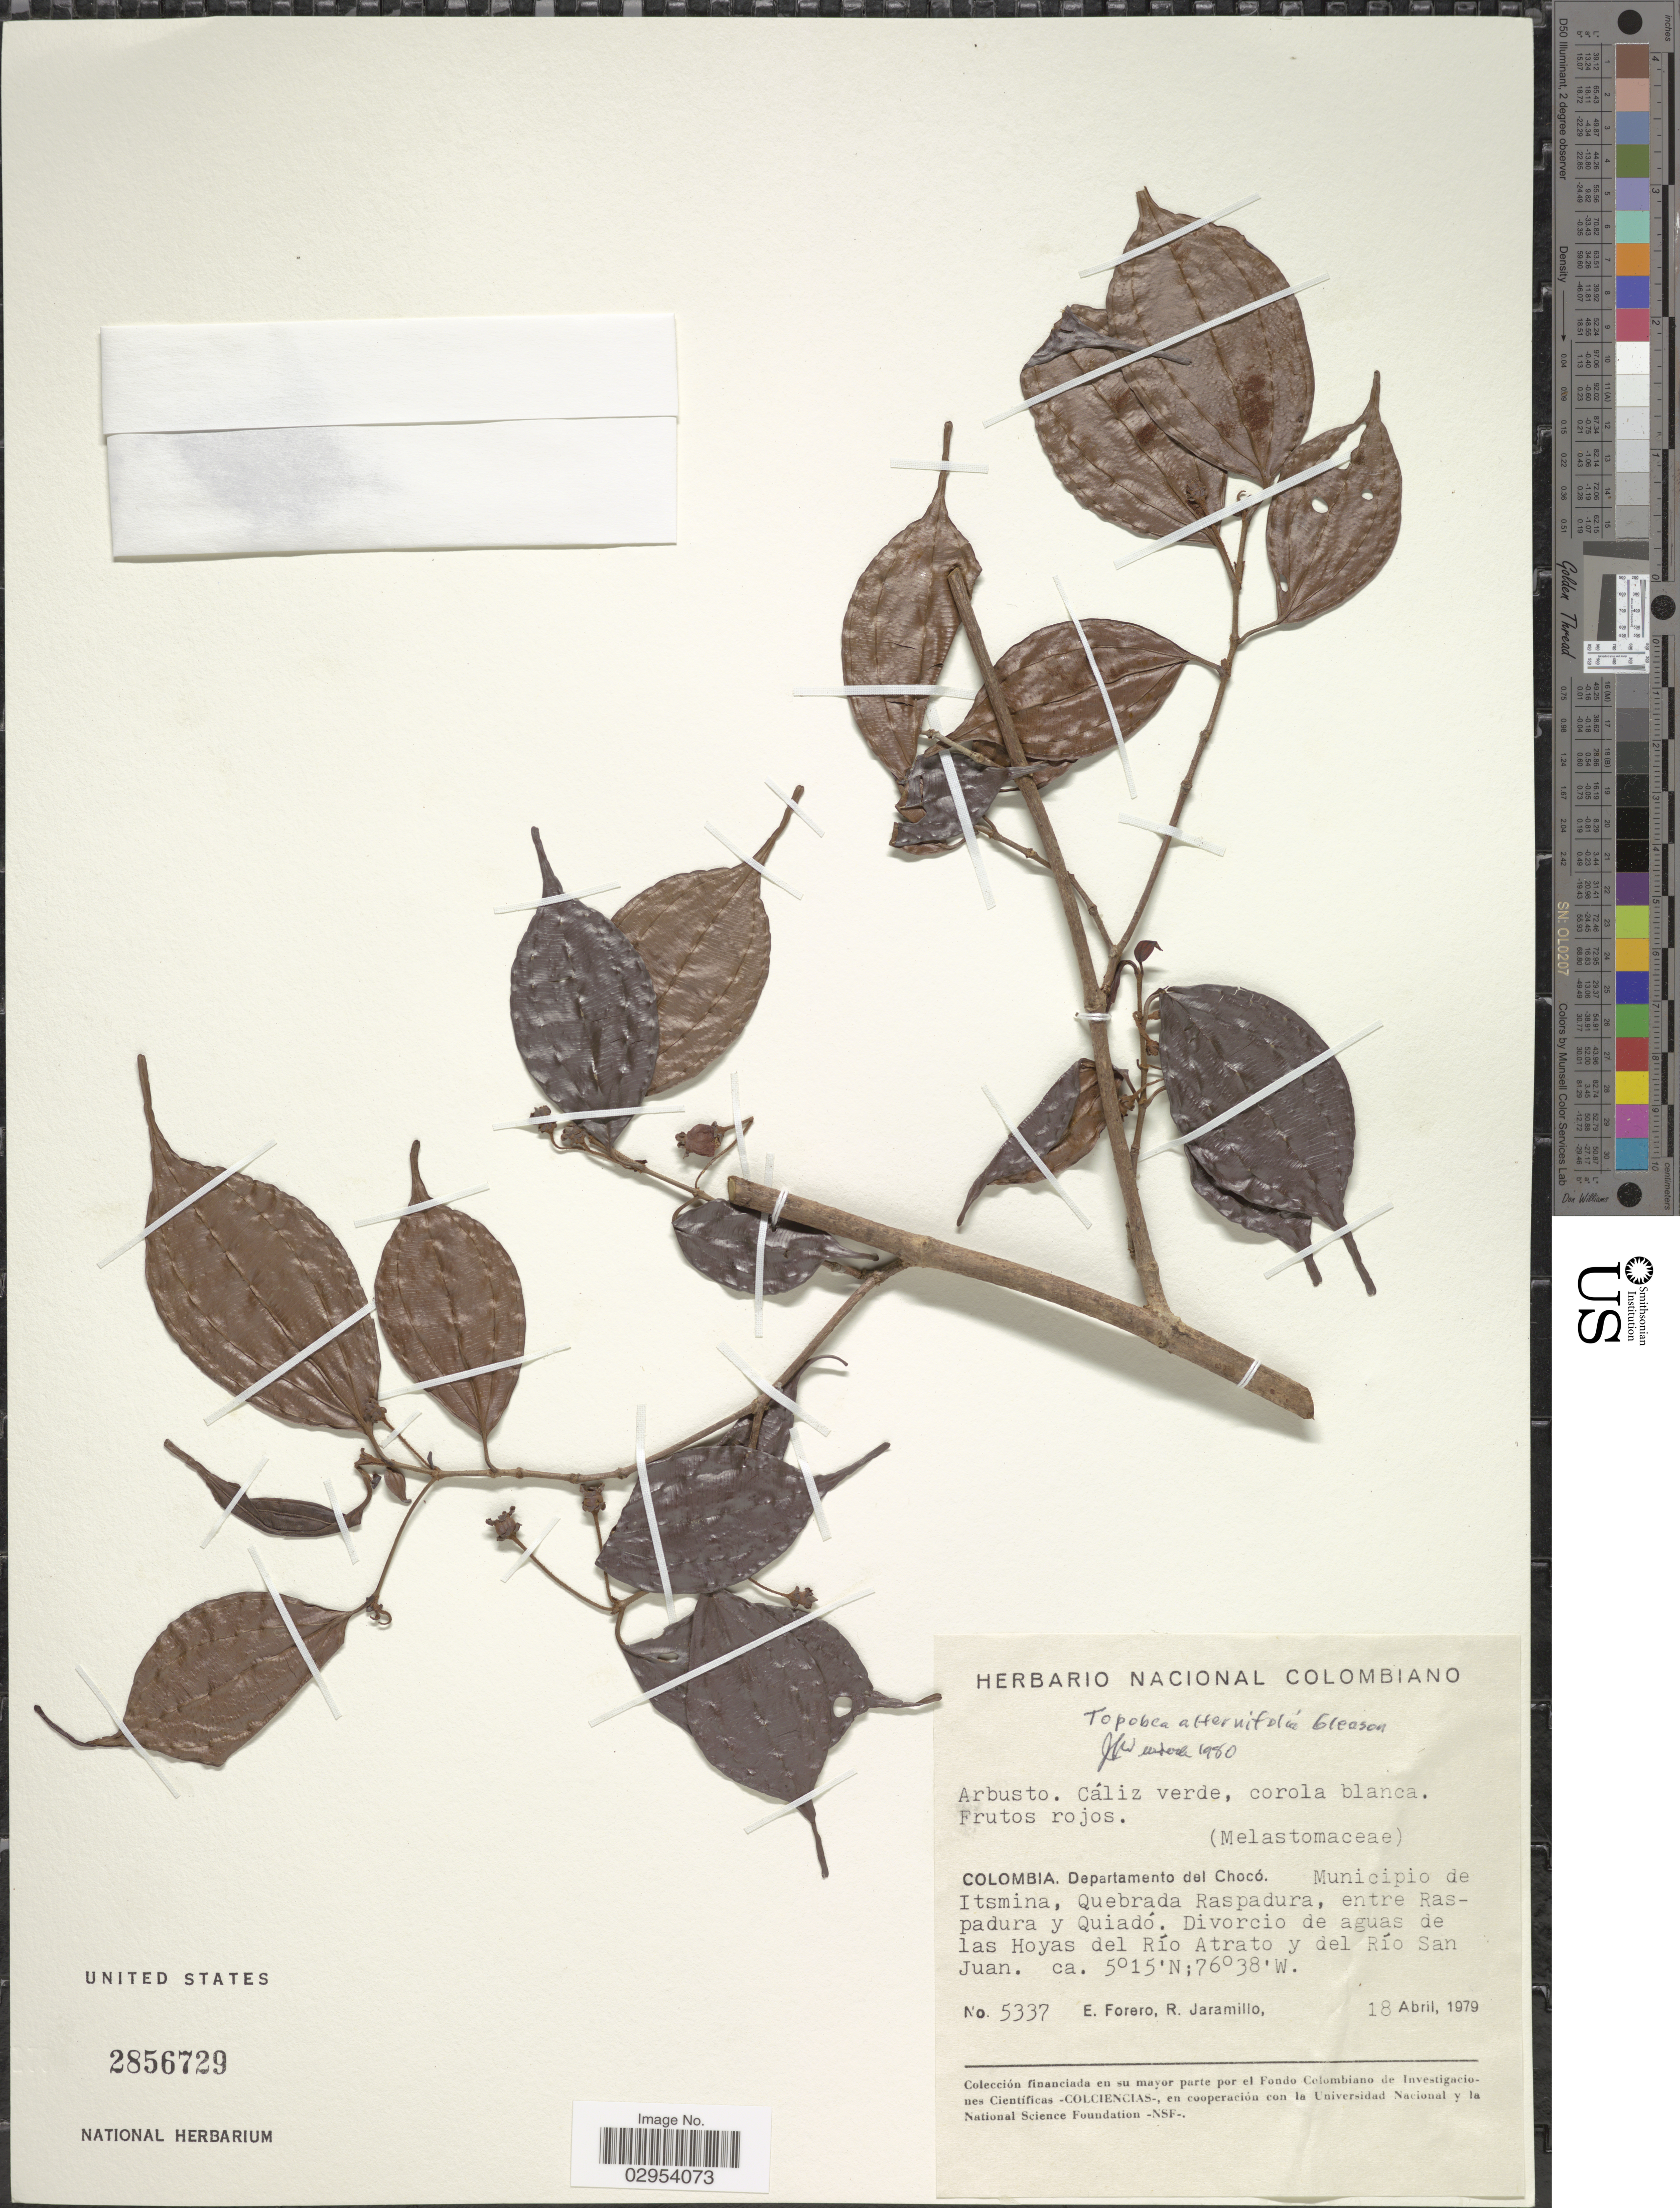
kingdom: Plantae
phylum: Tracheophyta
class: Magnoliopsida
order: Myrtales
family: Melastomataceae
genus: Topobea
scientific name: Topobea alternifolia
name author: Gleason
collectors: E. Forero & R. Jaramillo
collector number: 5337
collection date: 1979-04-18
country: Colombia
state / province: Chocó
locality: Departamento del Chocó. Municipio de Istmina, Quebrada Raspadura, entre Raspadura y Quiadó. Divorcio de aguas de las Hoyas del Río Atrato y del Río San Juan.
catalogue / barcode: US 2856729